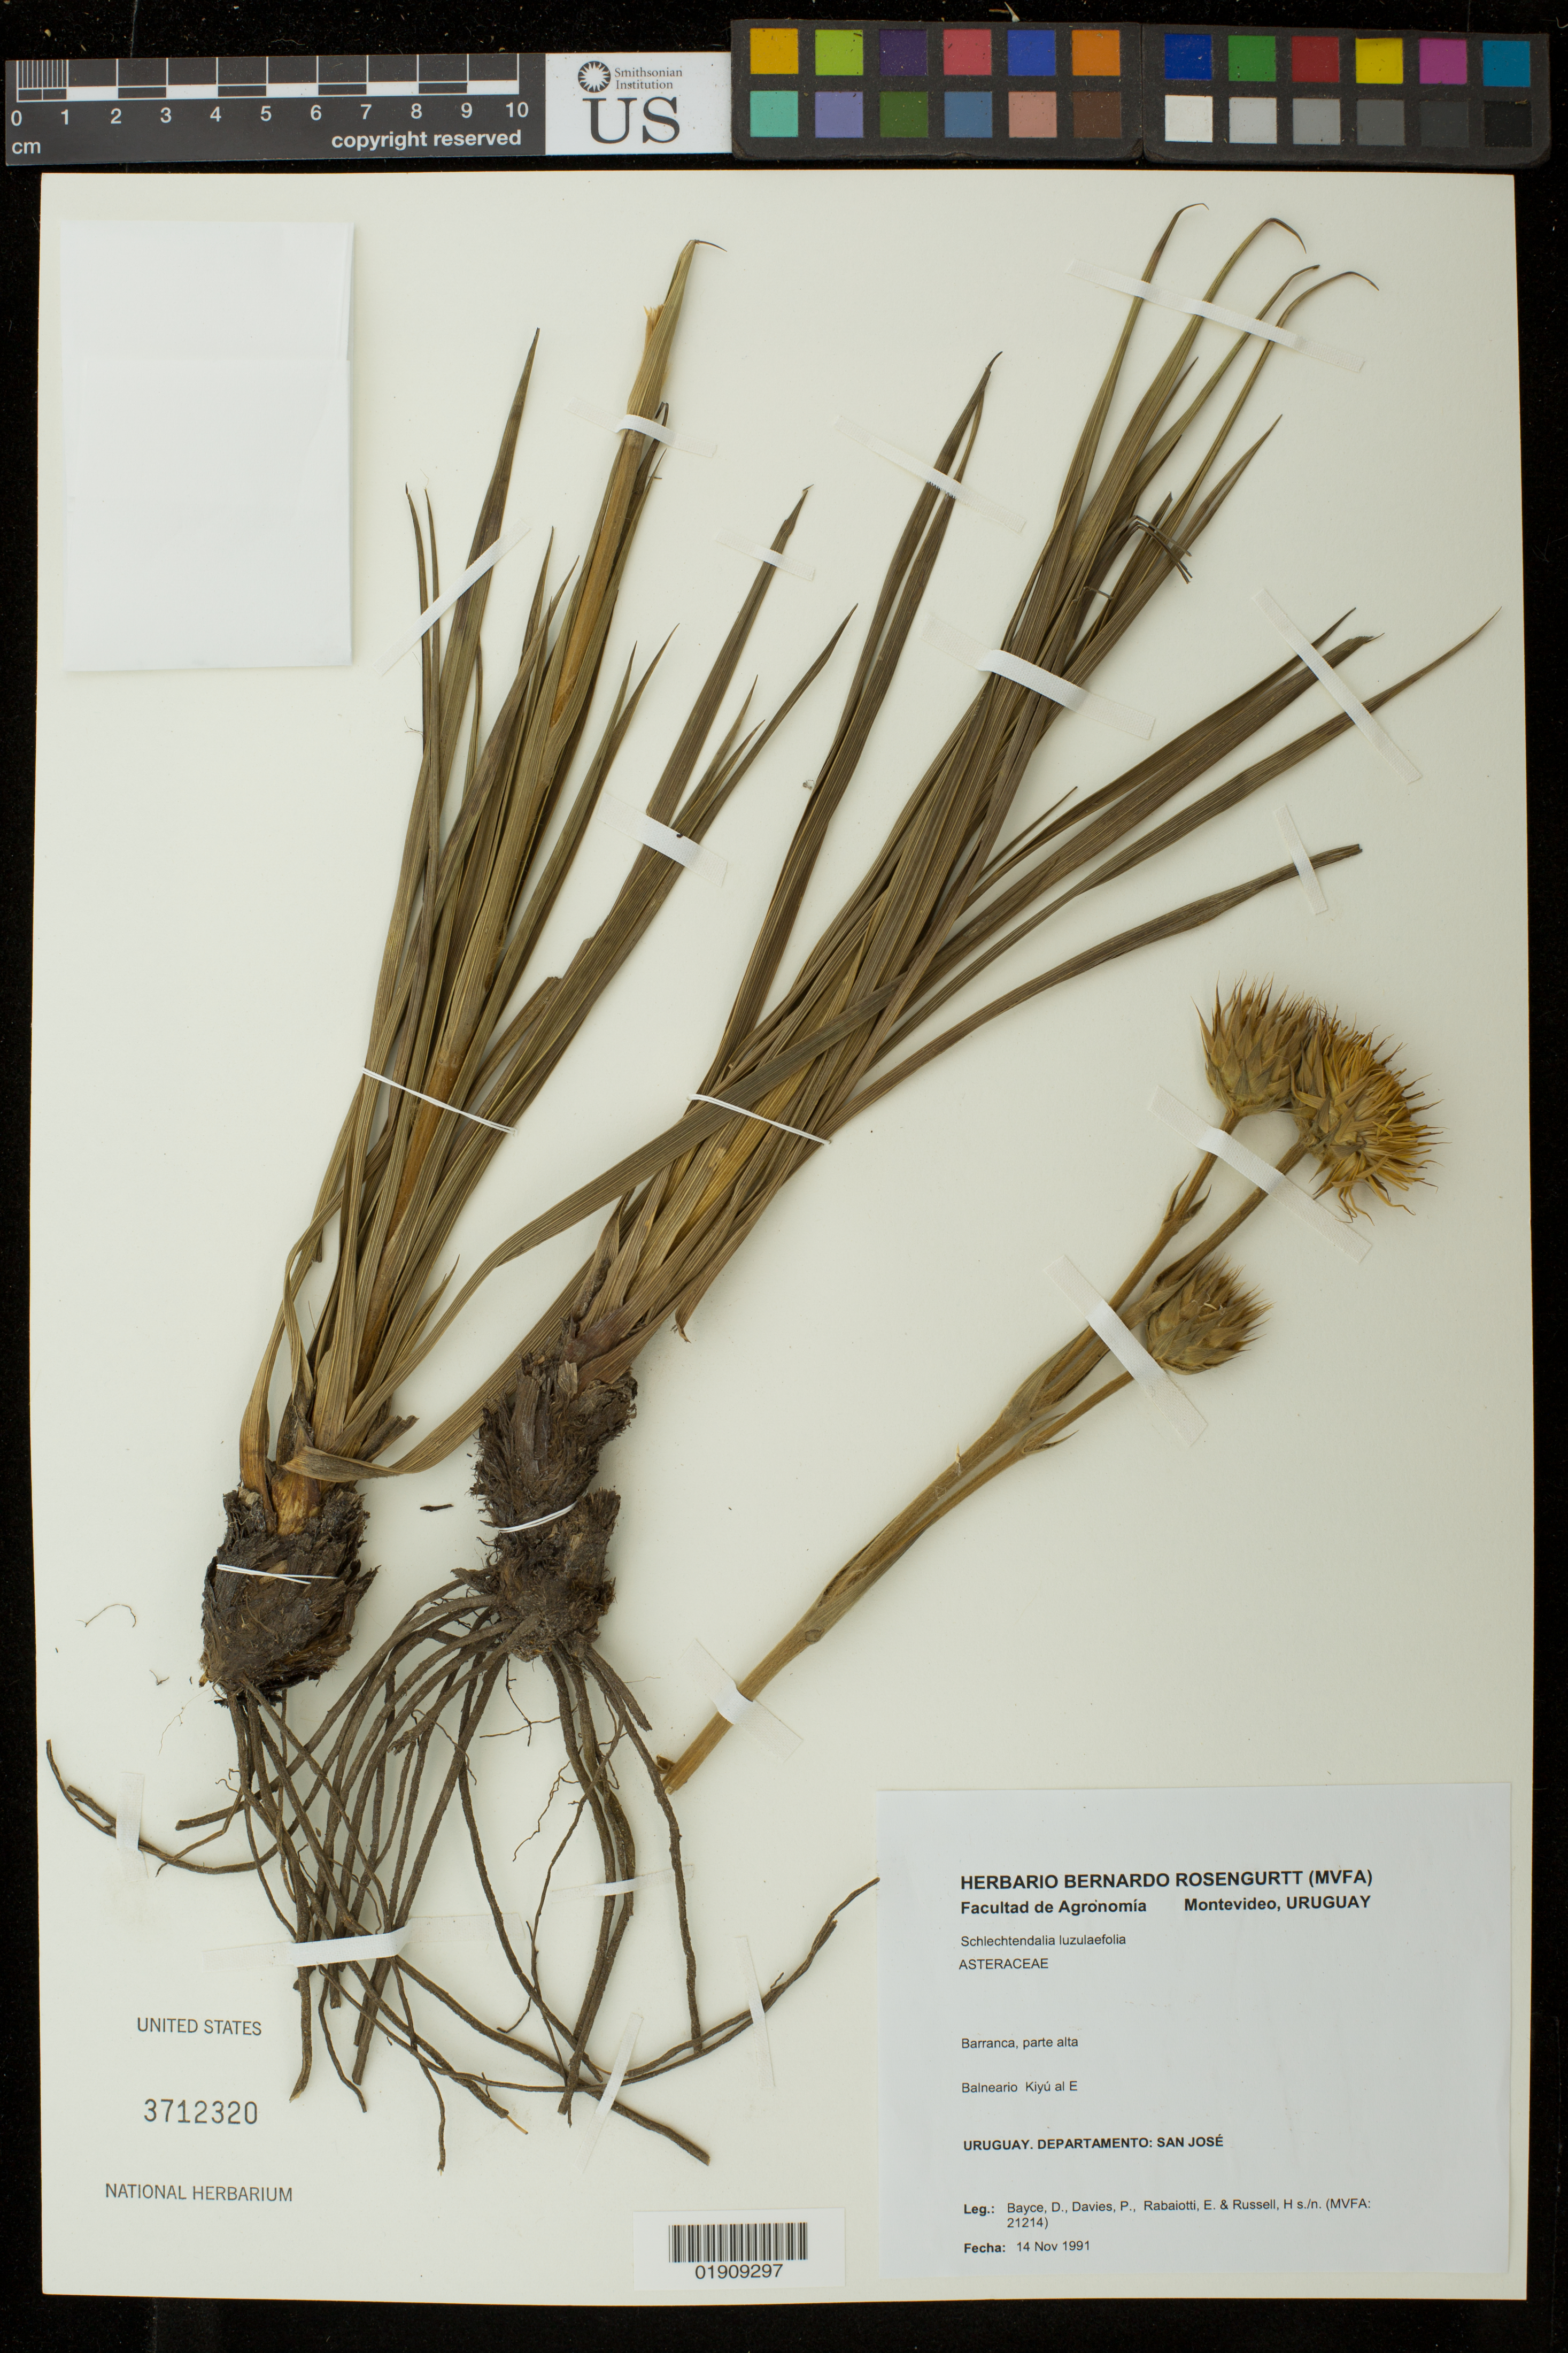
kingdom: Plantae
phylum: Tracheophyta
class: Magnoliopsida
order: Asterales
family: Asteraceae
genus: Schlechtendalia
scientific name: Schlechtendalia luzulaefolia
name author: Less.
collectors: D. Bayce, P. Davies, E. Rabaiotti & H. Russell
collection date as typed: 14 November 1991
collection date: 1991-11-14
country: Uruguay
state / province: San José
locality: Balneario Kiyu al E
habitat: Barranca, parte alta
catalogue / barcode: US 3712320